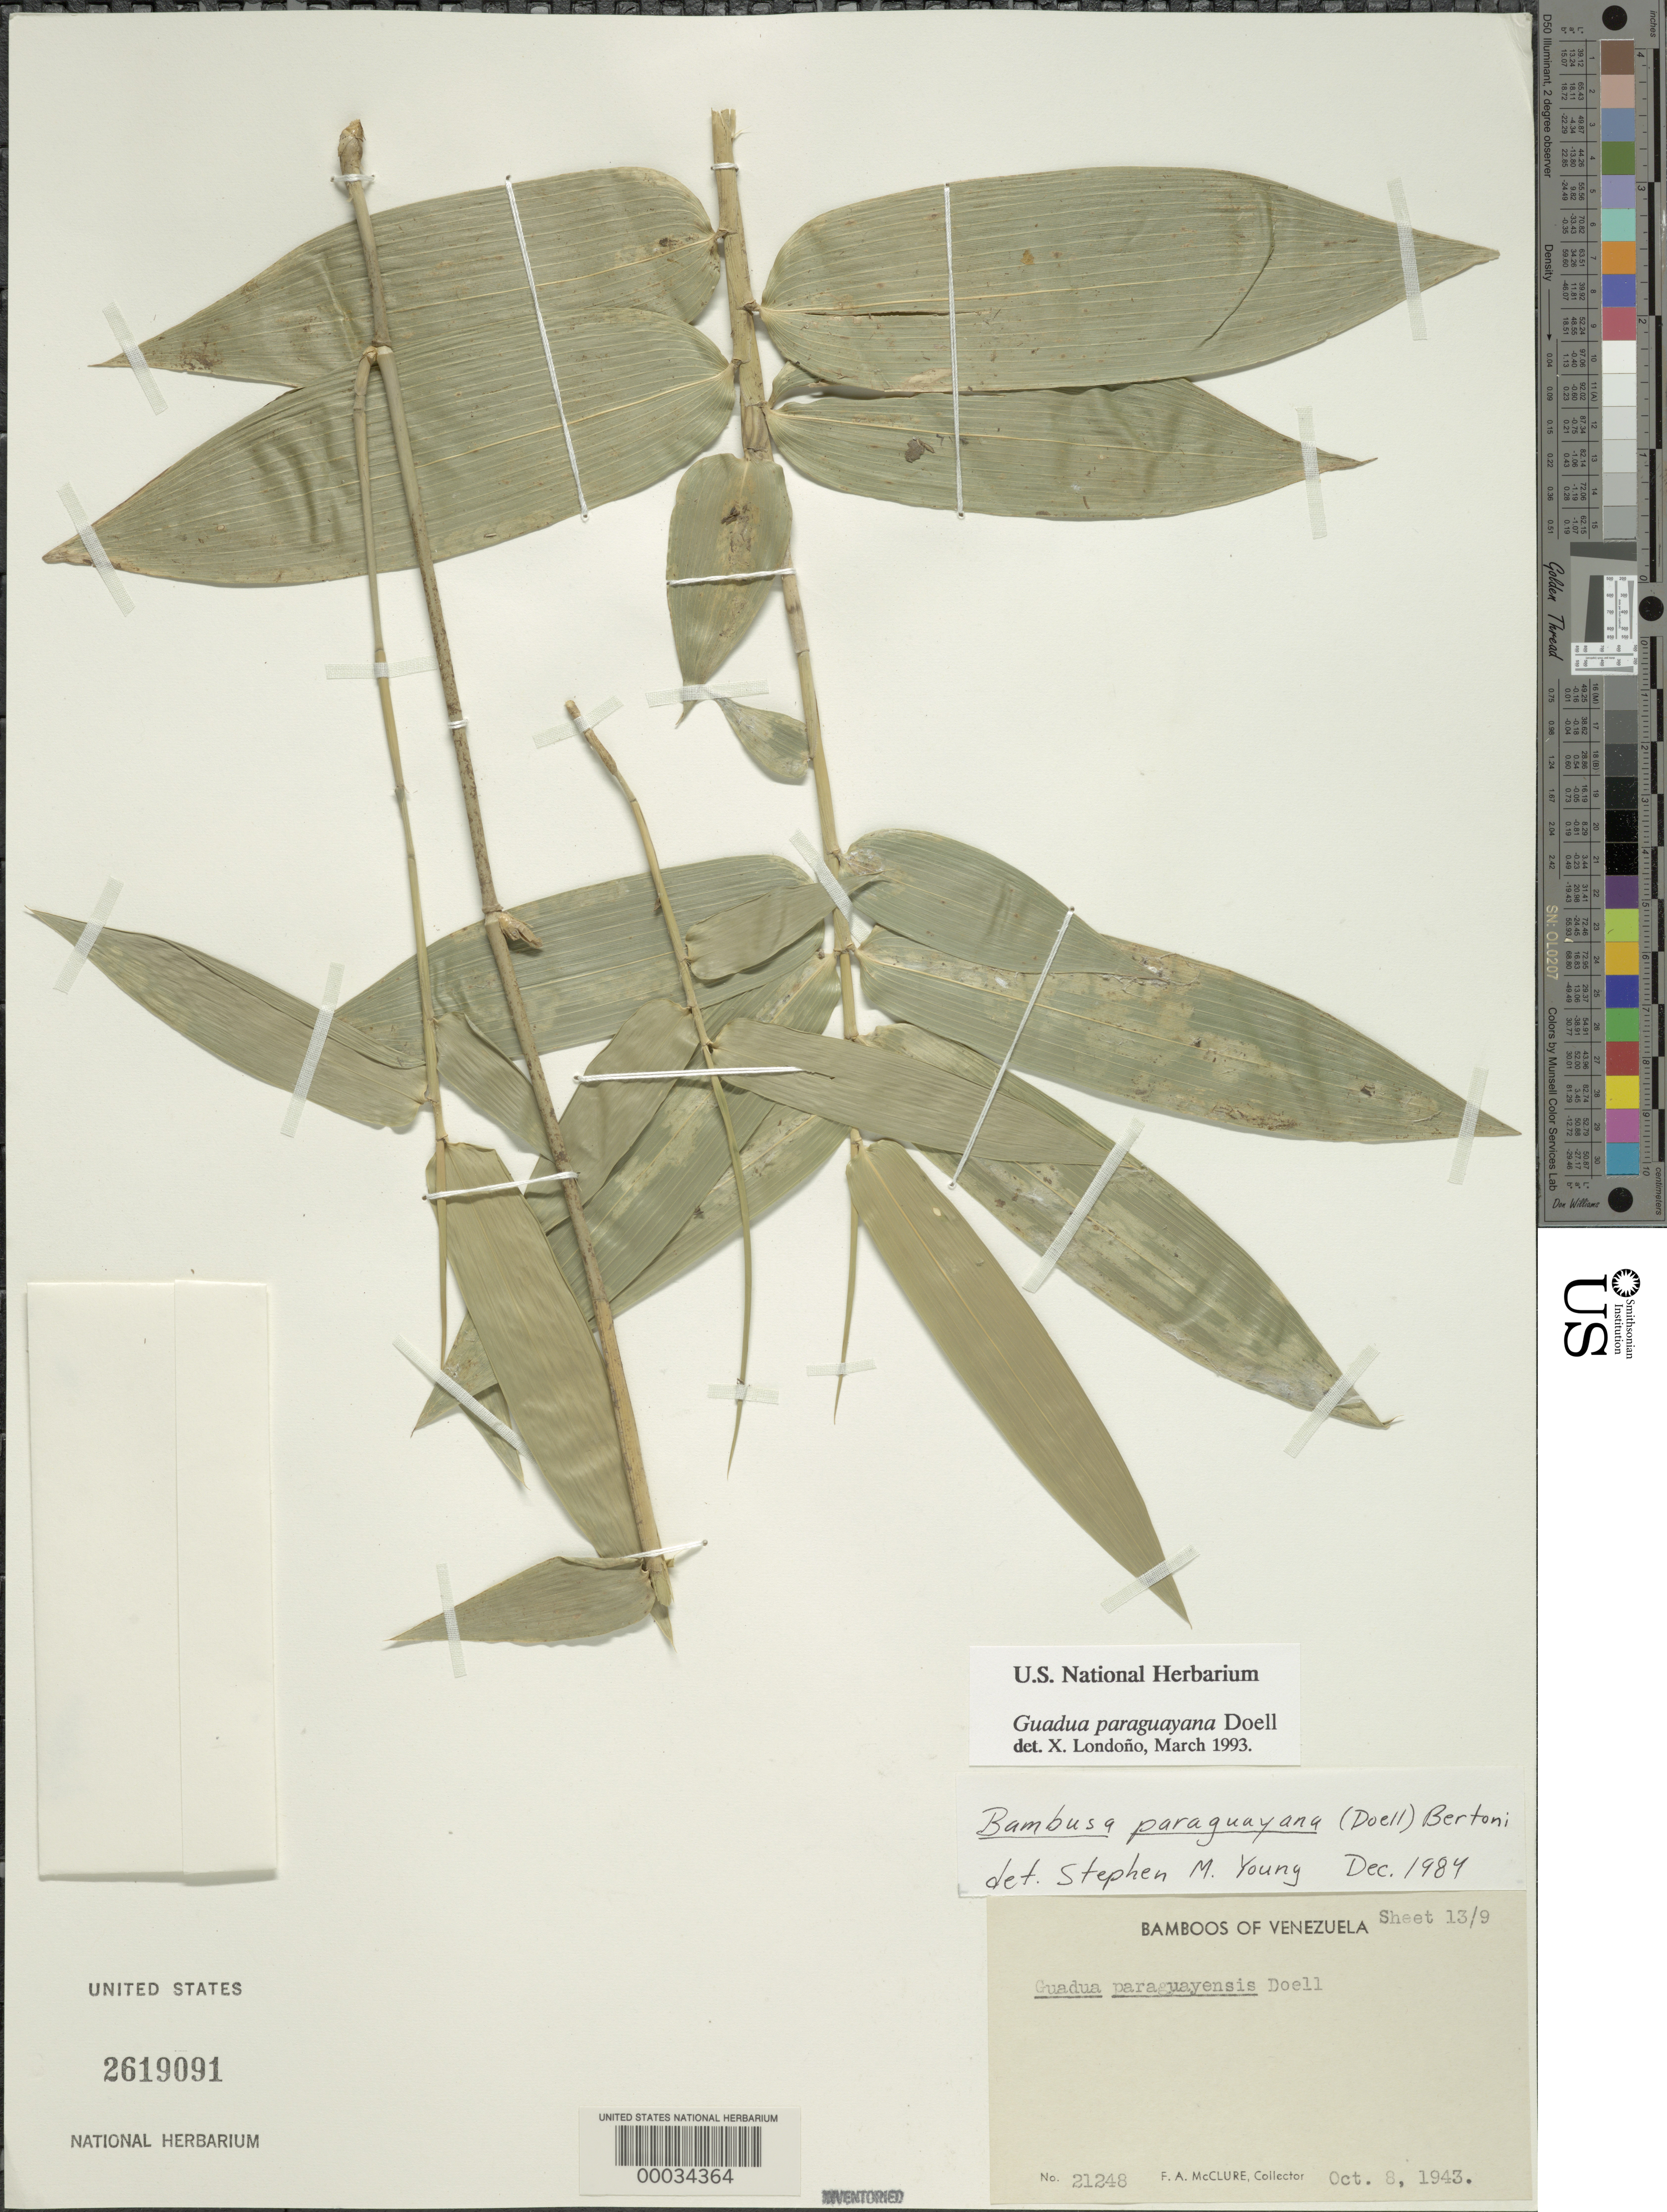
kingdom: Plantae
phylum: Tracheophyta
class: Liliopsida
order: Poales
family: Poaceae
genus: Guadua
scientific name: Guadua paraguayana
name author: Döll in Mart.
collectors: F. A. McClure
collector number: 21248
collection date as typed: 08 Oct 1943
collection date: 1943-10-08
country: Venezuela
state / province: Distrito Federal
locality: Piedra rajada, ciudad bolivar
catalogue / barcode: US 2619091